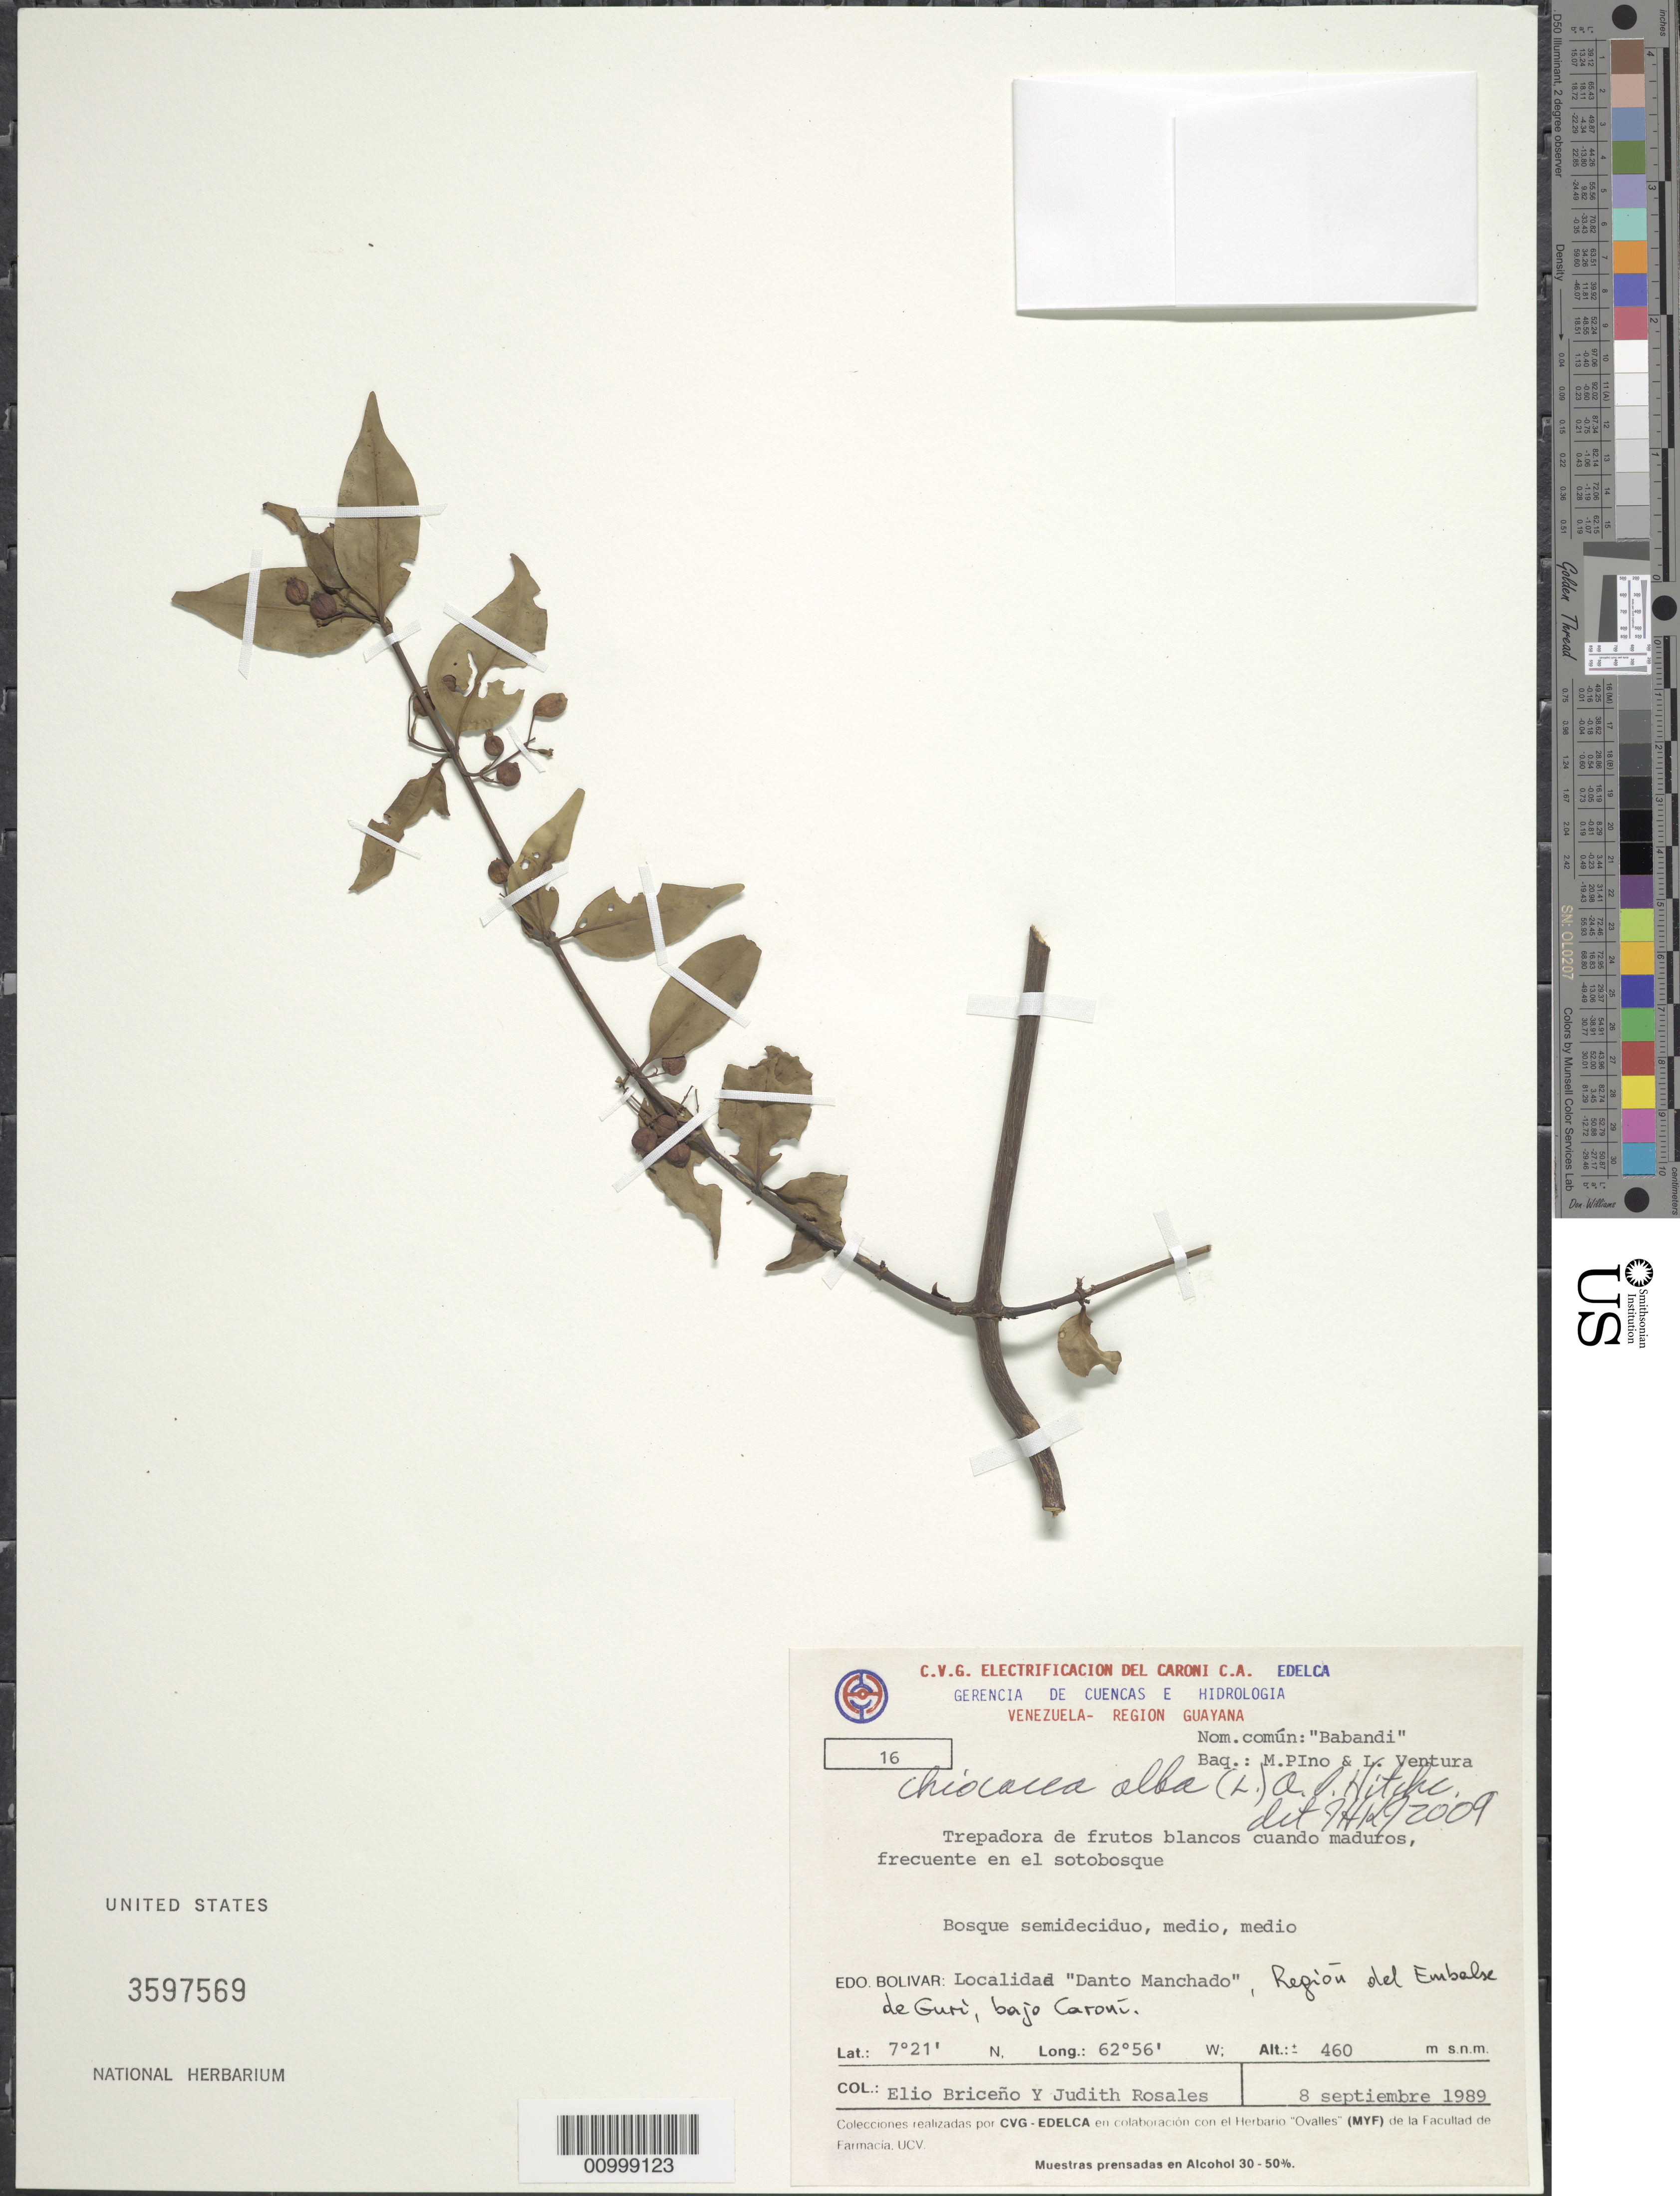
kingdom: Plantae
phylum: Tracheophyta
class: Magnoliopsida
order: Gentianales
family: Rubiaceae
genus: Chiococca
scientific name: Chiococca alba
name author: (L.) Hitchc.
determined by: Kirkbride, J. H.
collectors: E. Briceño & J. Rosales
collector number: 16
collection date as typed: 8-Sep-89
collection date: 1989-09-08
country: Venezuela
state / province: Bolívar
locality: Localidad "Danto Manchado," Region del Embasle de Guri, bajo Caroni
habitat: Bosque semideciduo, medio, medio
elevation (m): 460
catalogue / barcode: US 3597569